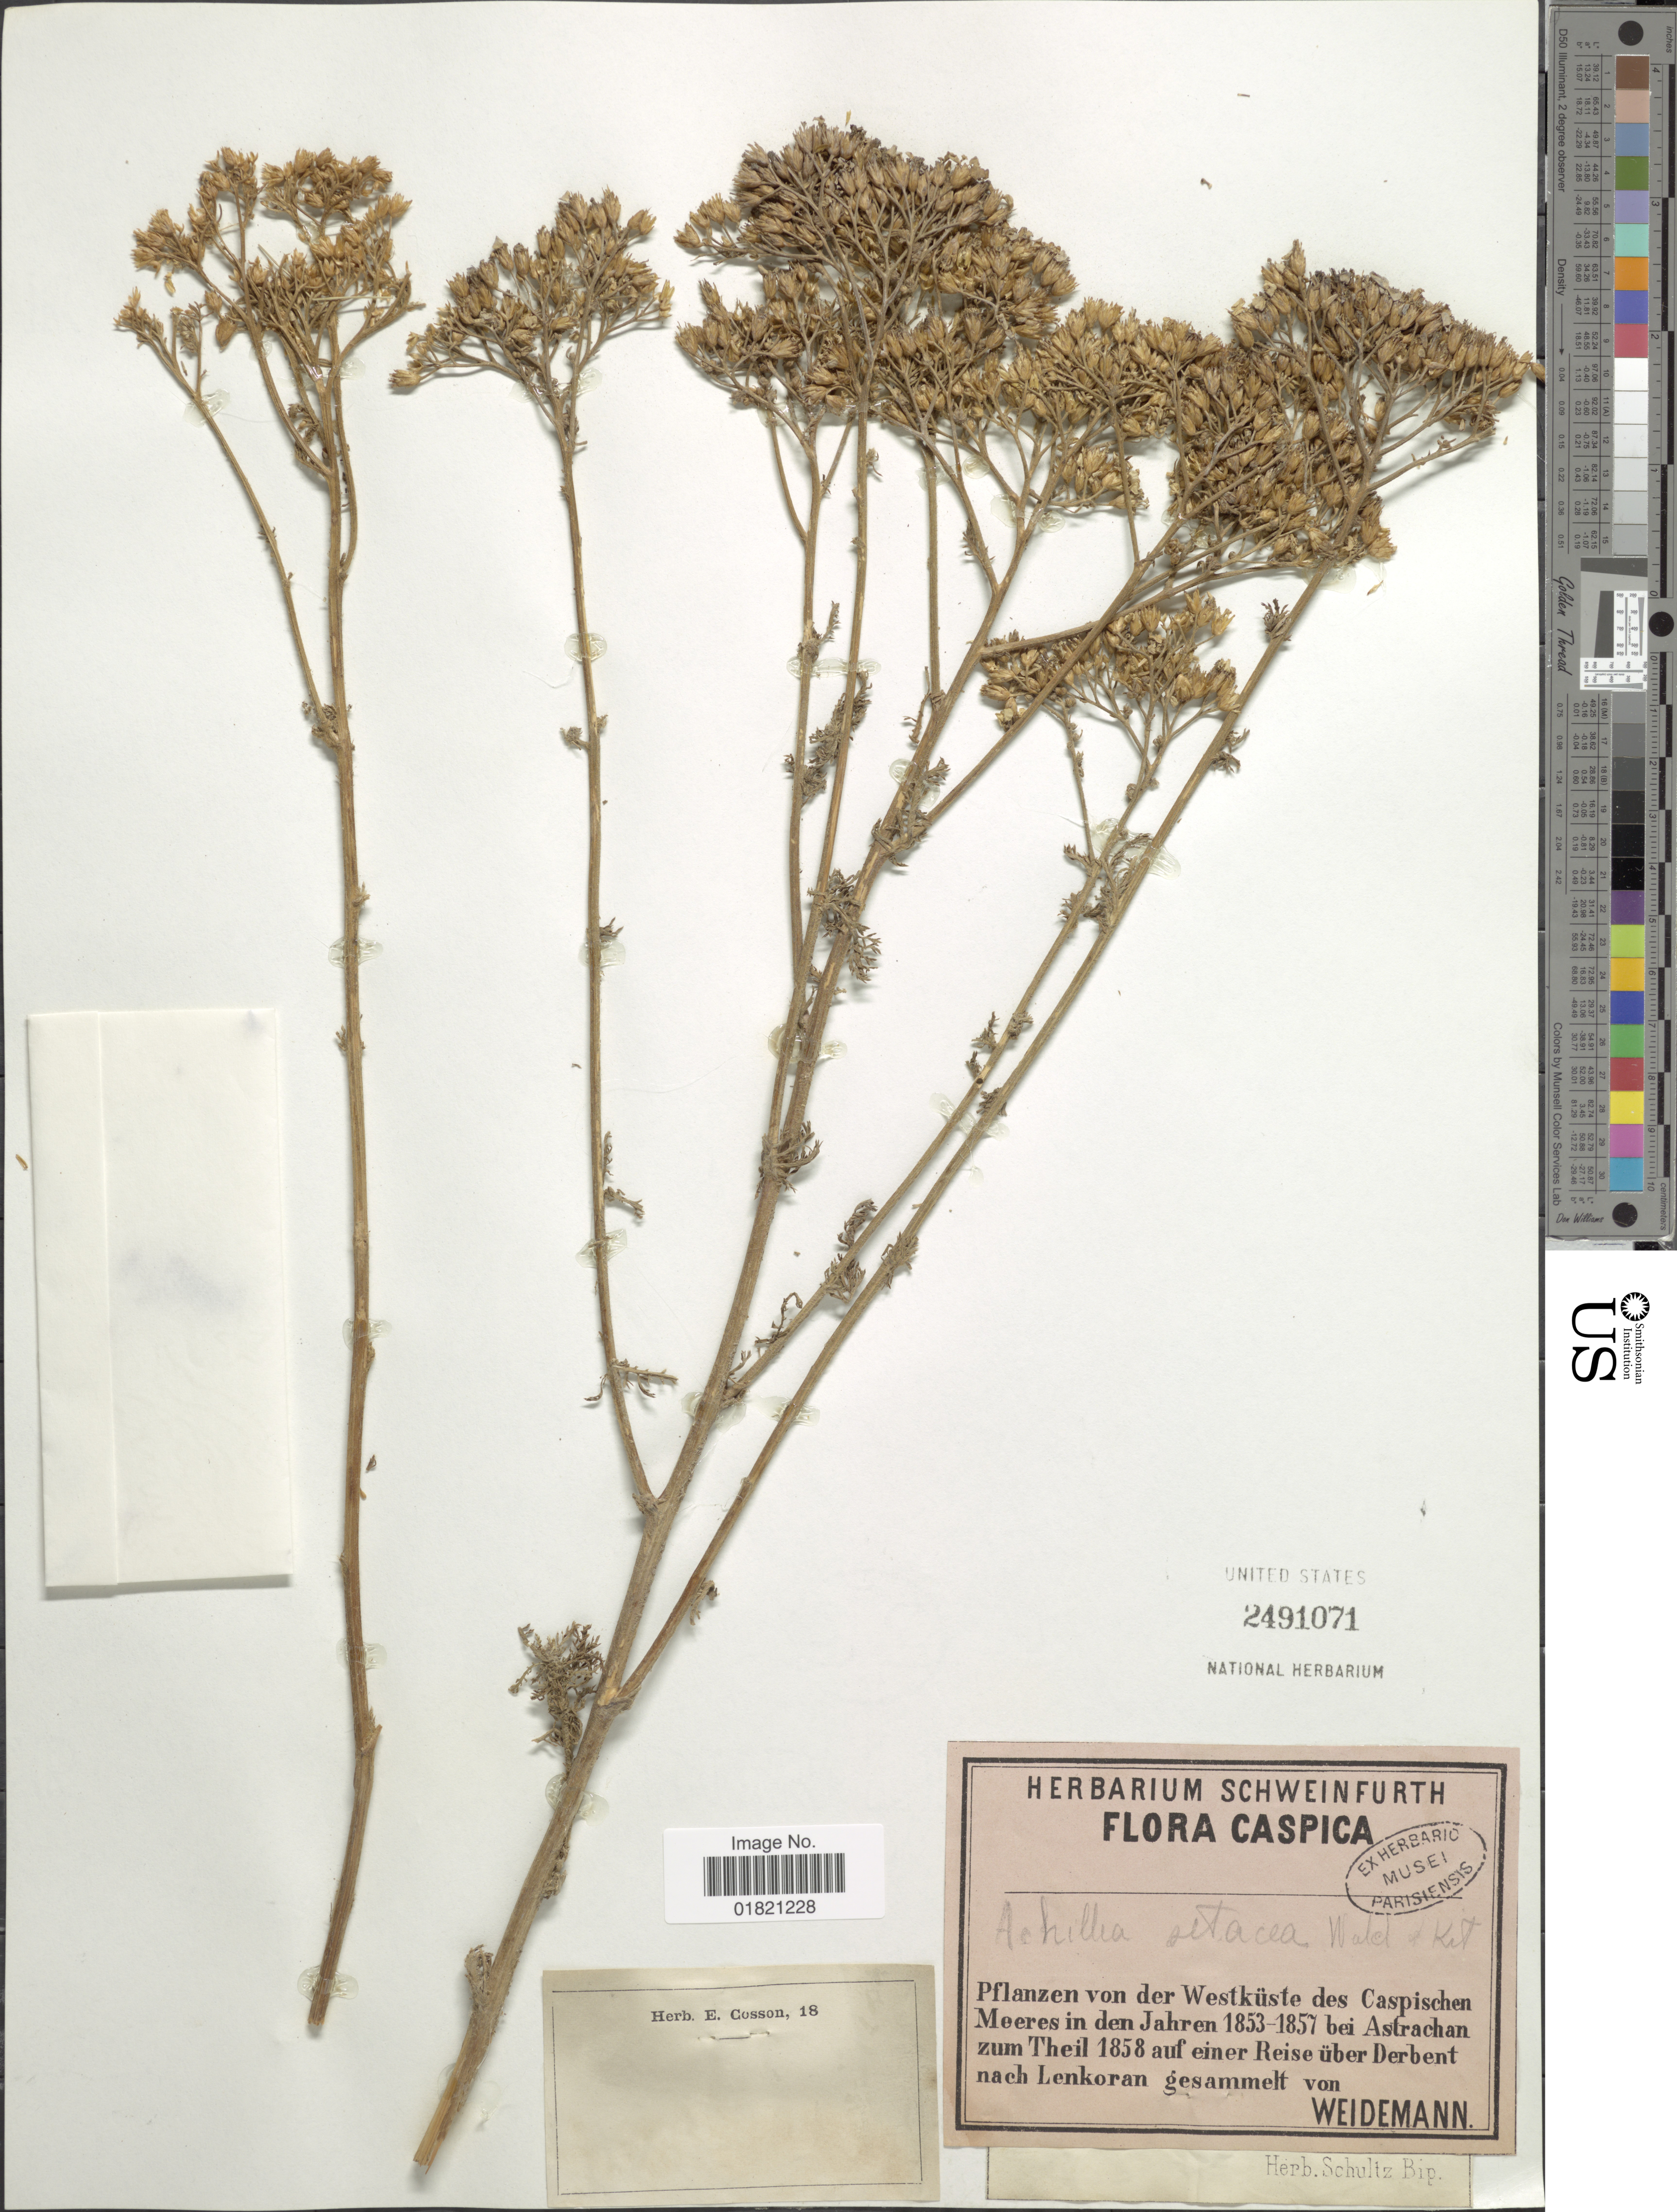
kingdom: Plantae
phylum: Tracheophyta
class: Magnoliopsida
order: Asterales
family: Asteraceae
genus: Achillea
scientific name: Achillea setacea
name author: Waldst. & Kit.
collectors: G. Weidemann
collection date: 1858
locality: Westküste des Caspsichen Meeres in den Jahren bei Astrachan zum Theil auf einer Reise über Derbent nach Lenkoran [unsure placement]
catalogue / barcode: US 2491071